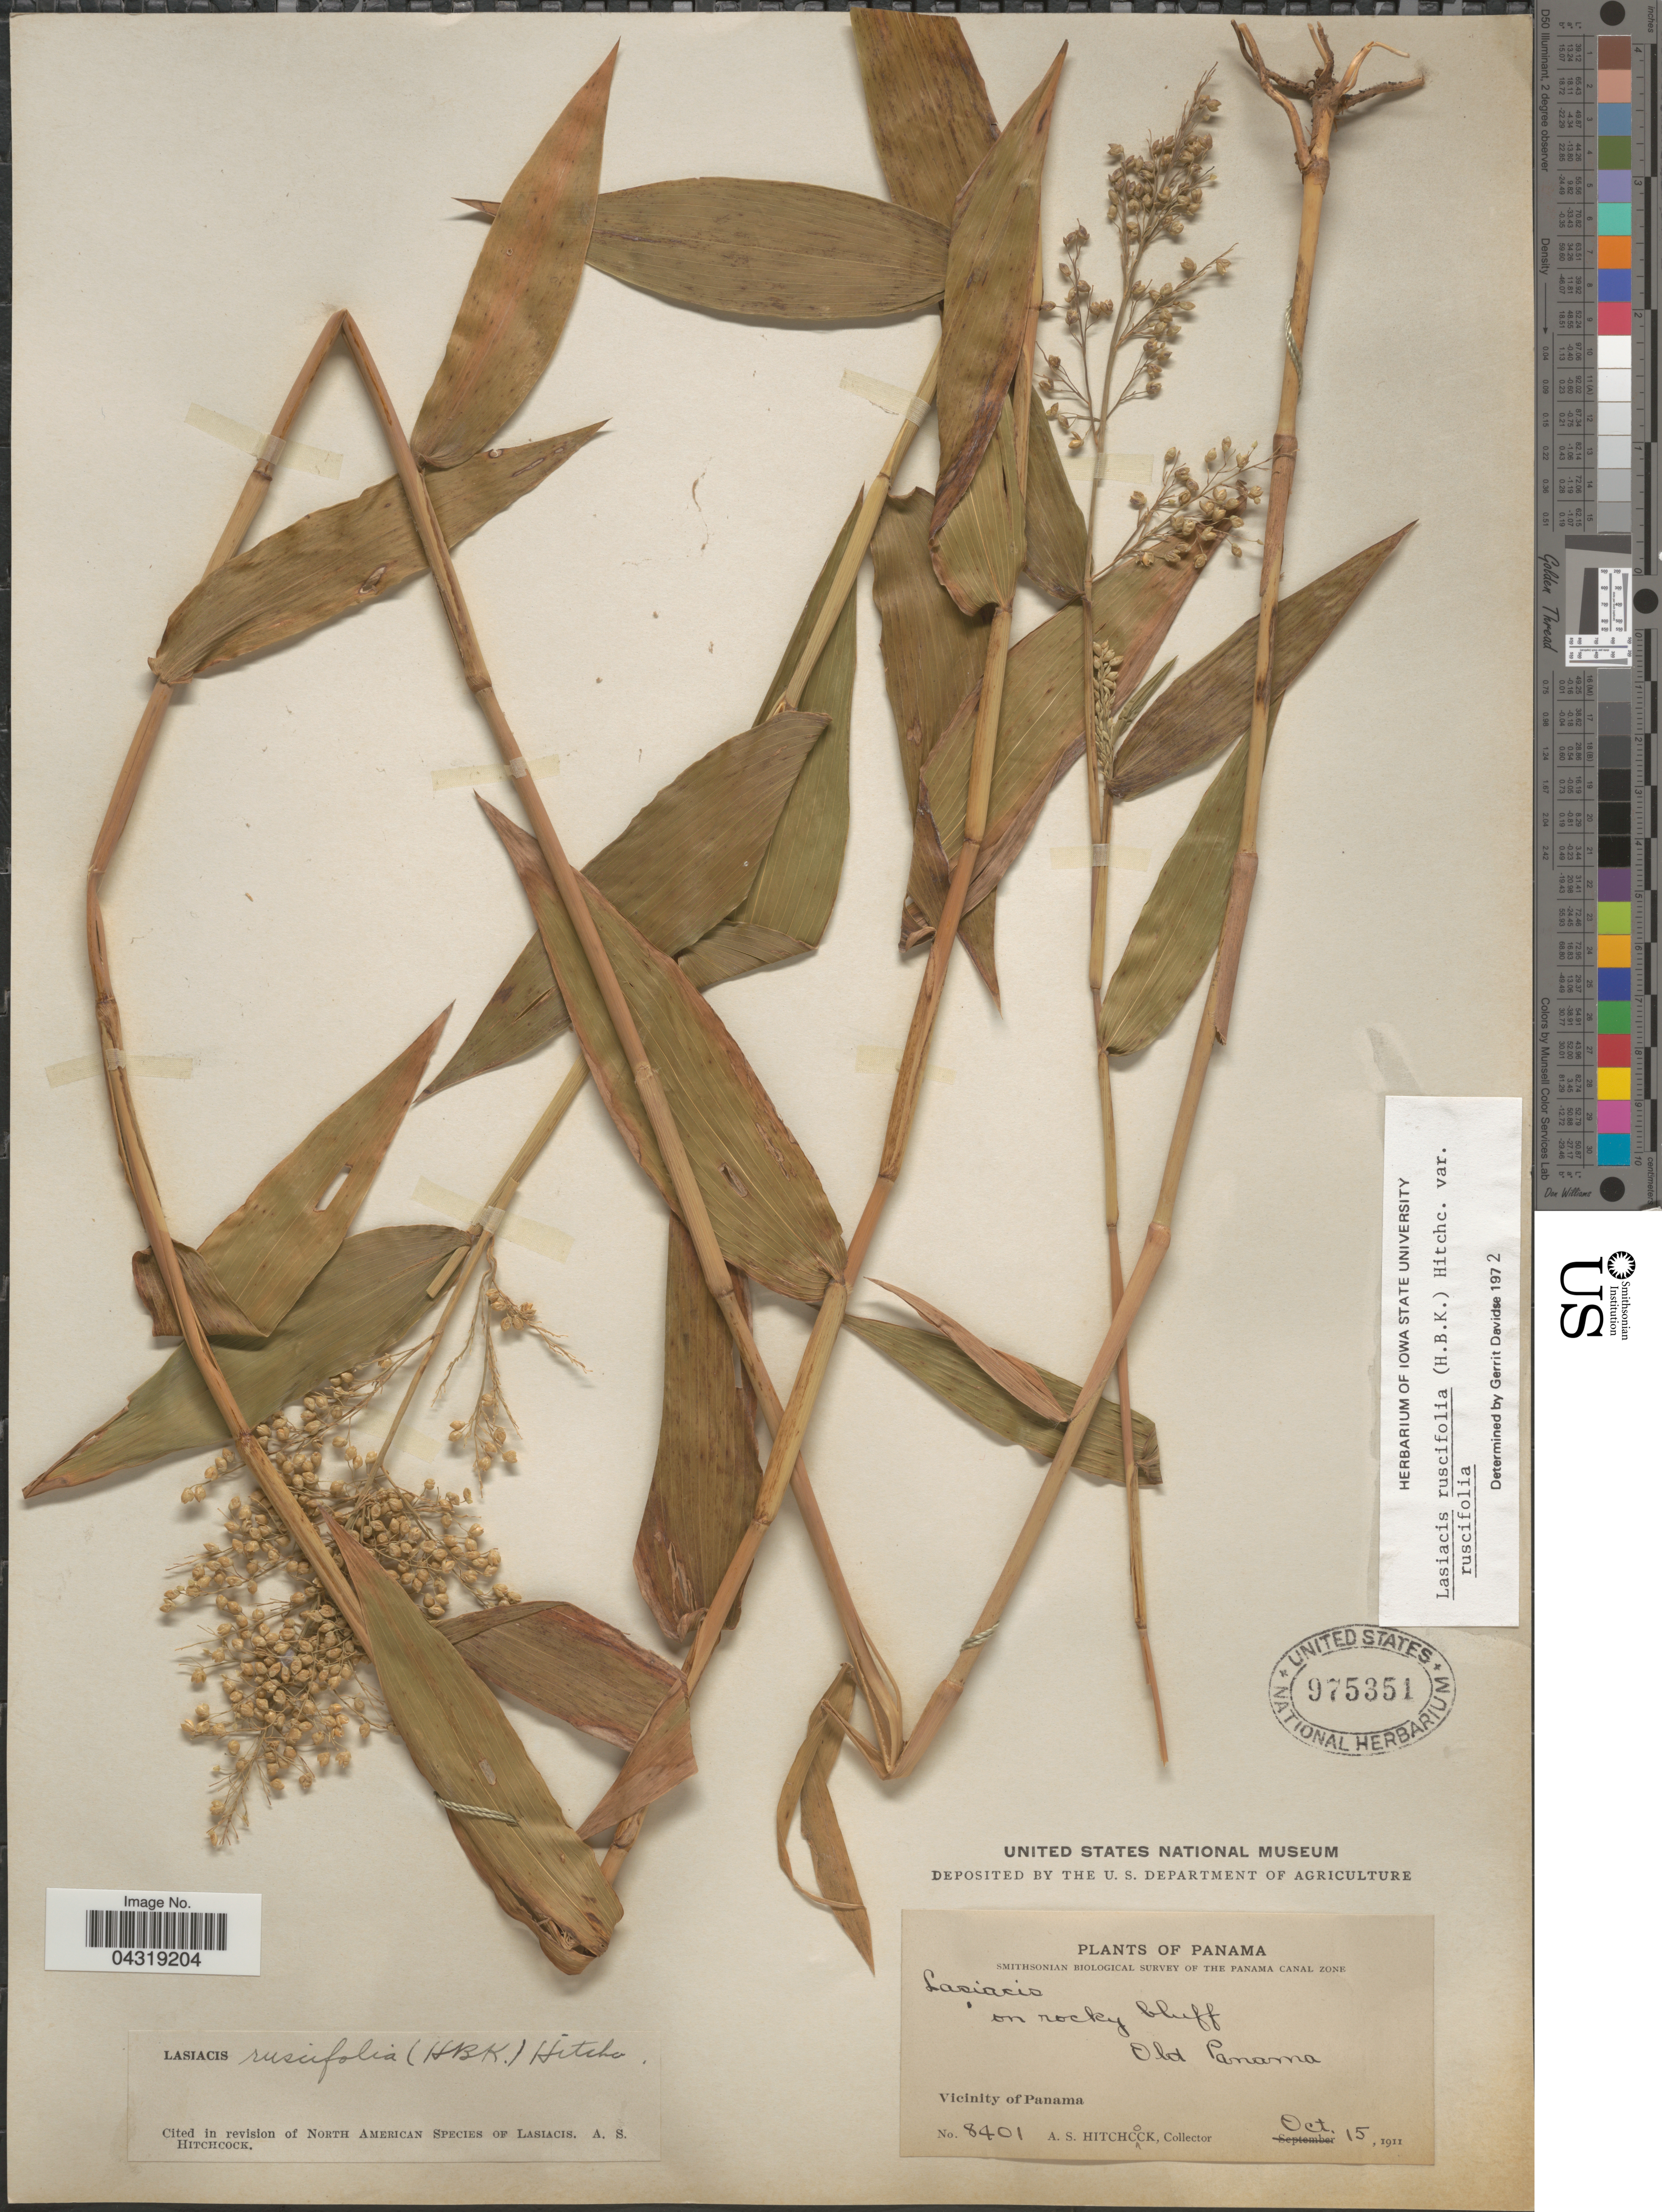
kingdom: Plantae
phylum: Tracheophyta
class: Liliopsida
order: Poales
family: Poaceae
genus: Lasiacis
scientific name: Lasiacis ruscifolia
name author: (Kunth) Hitchc.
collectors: A. S. Hitchcock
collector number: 8401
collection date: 1911-10-15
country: Panama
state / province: Panamá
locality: Smithsonian Biological Survey of the Panama Canal Zone. Old Panama. Vicinity of Panama.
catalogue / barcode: US 975351